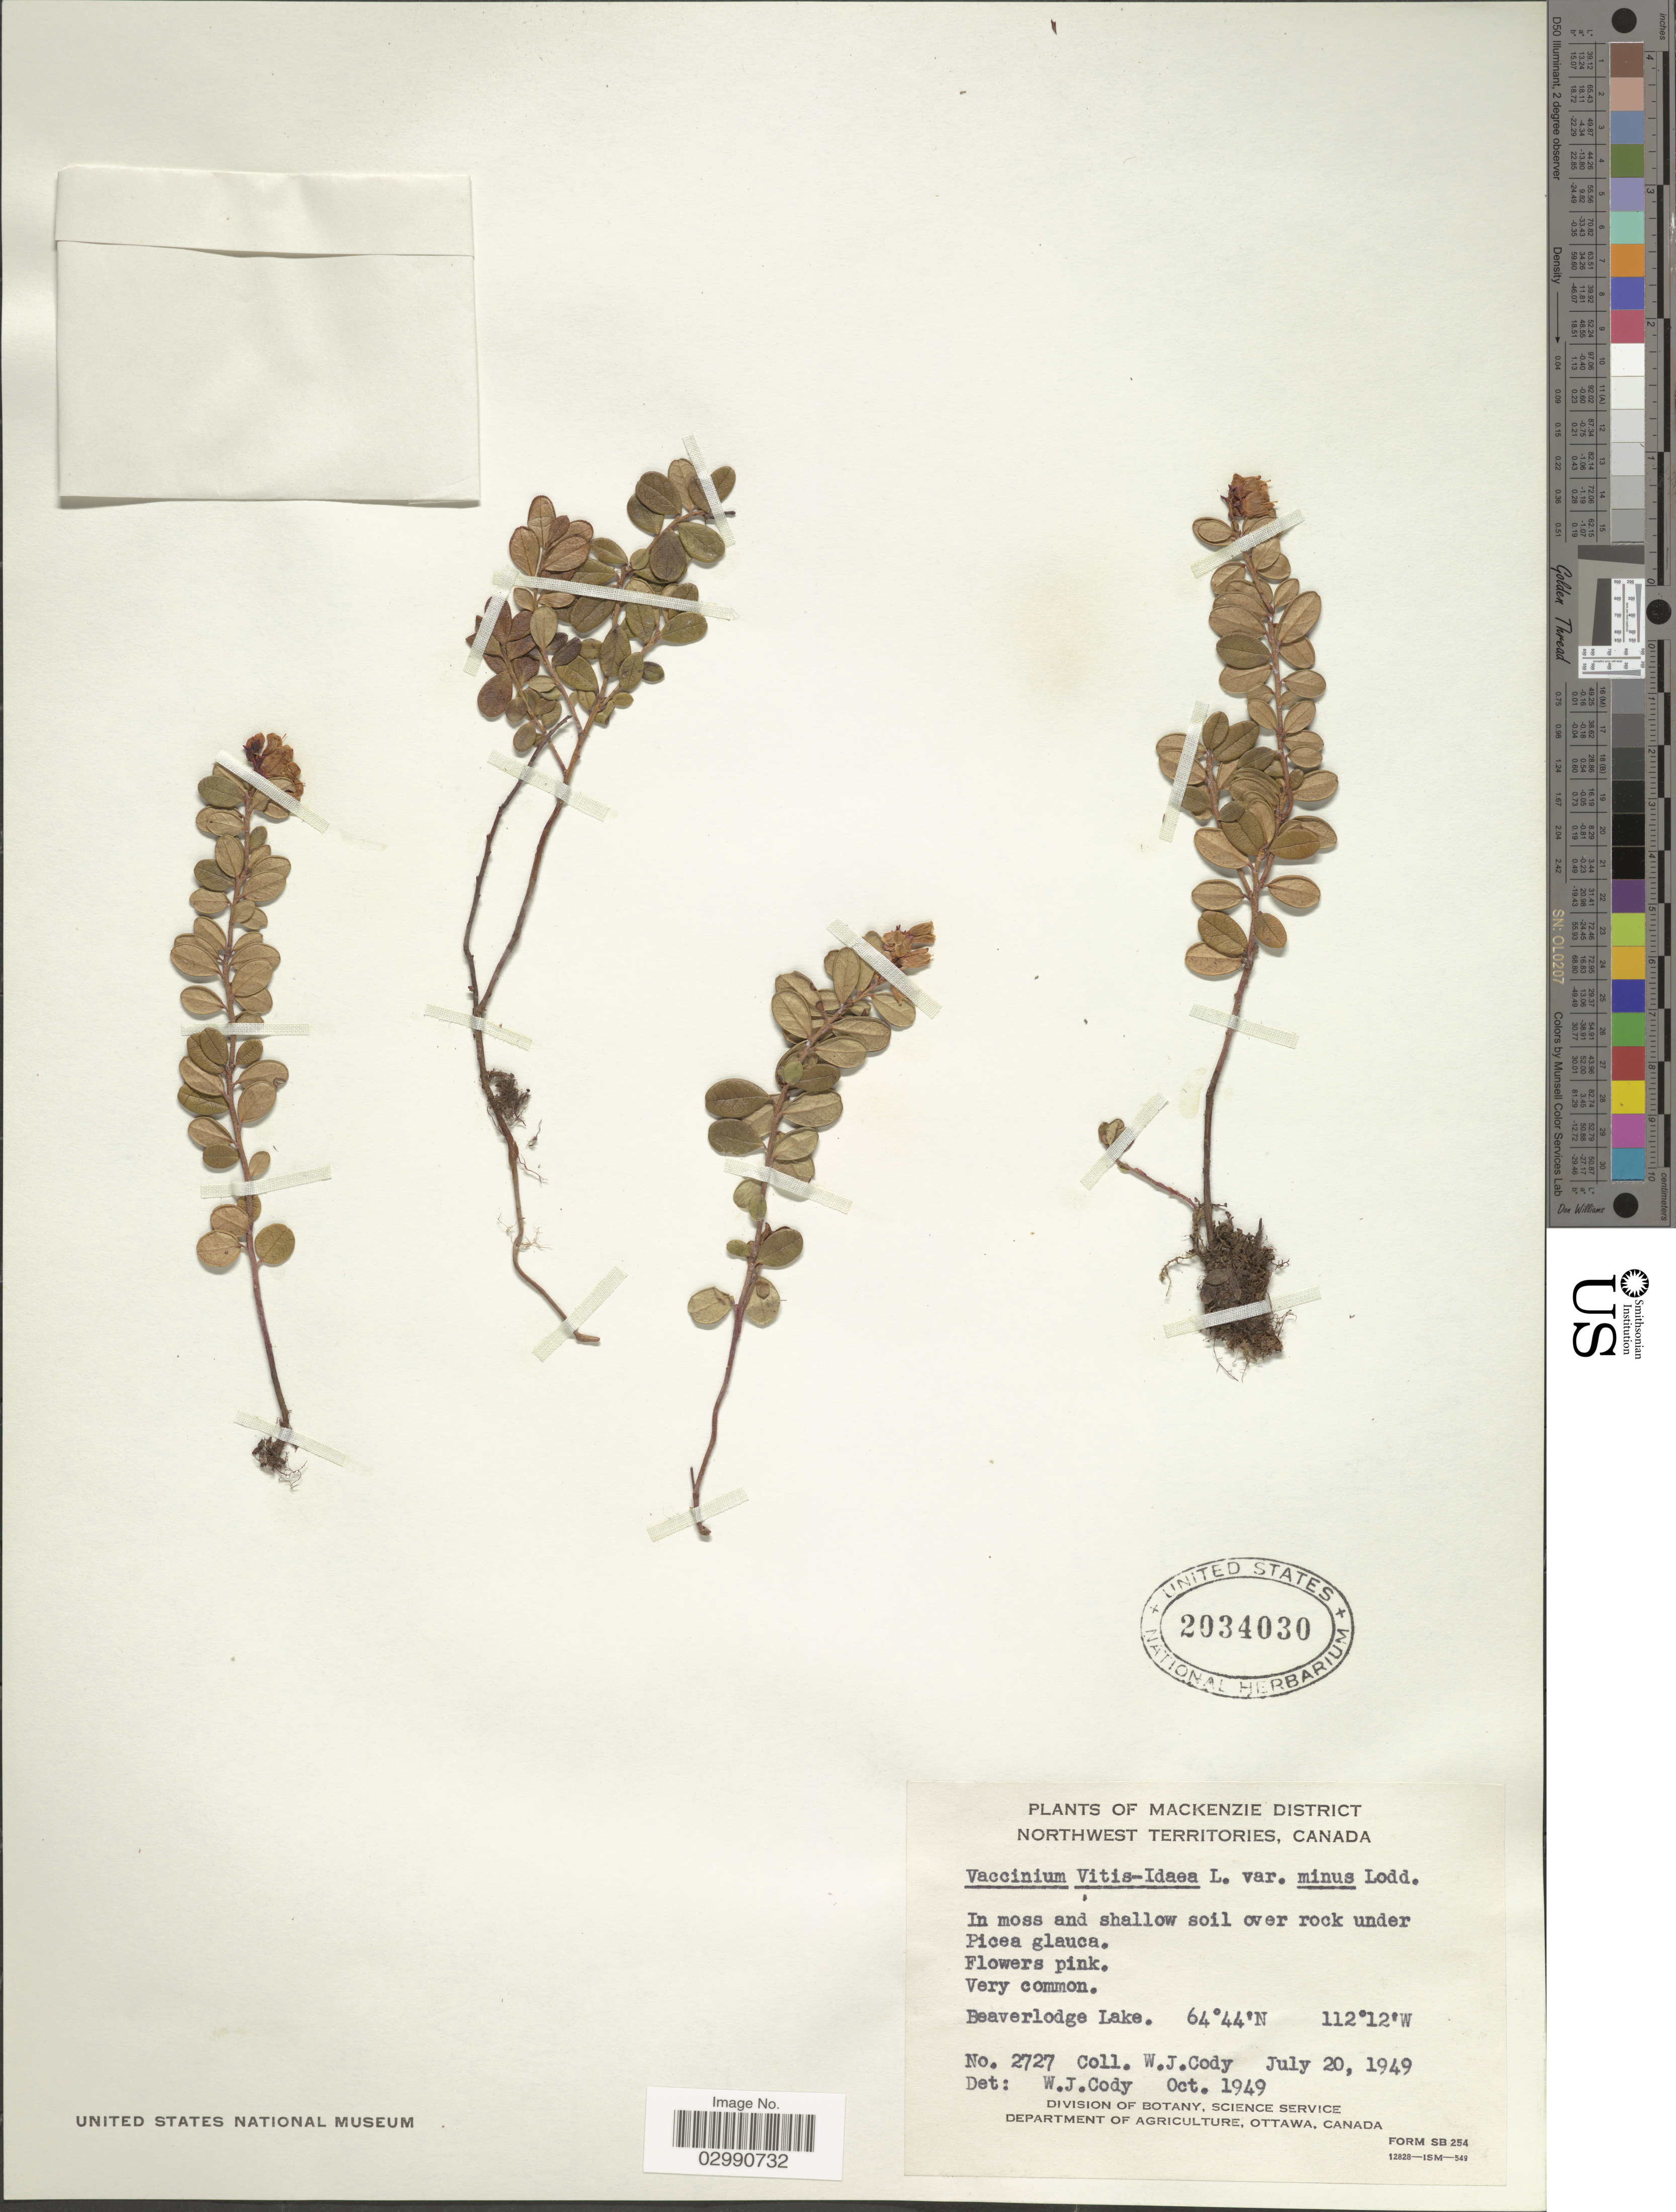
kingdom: Plantae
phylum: Tracheophyta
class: Magnoliopsida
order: Ericales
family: Ericaceae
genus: Vaccinium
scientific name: Vaccinium vitis-idaea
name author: L.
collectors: W. Cody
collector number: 2727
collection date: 1949-07-20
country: Canada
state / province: Northwest Territories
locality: Mackenzie District, Beaverlodge Lake.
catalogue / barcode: US 2034030